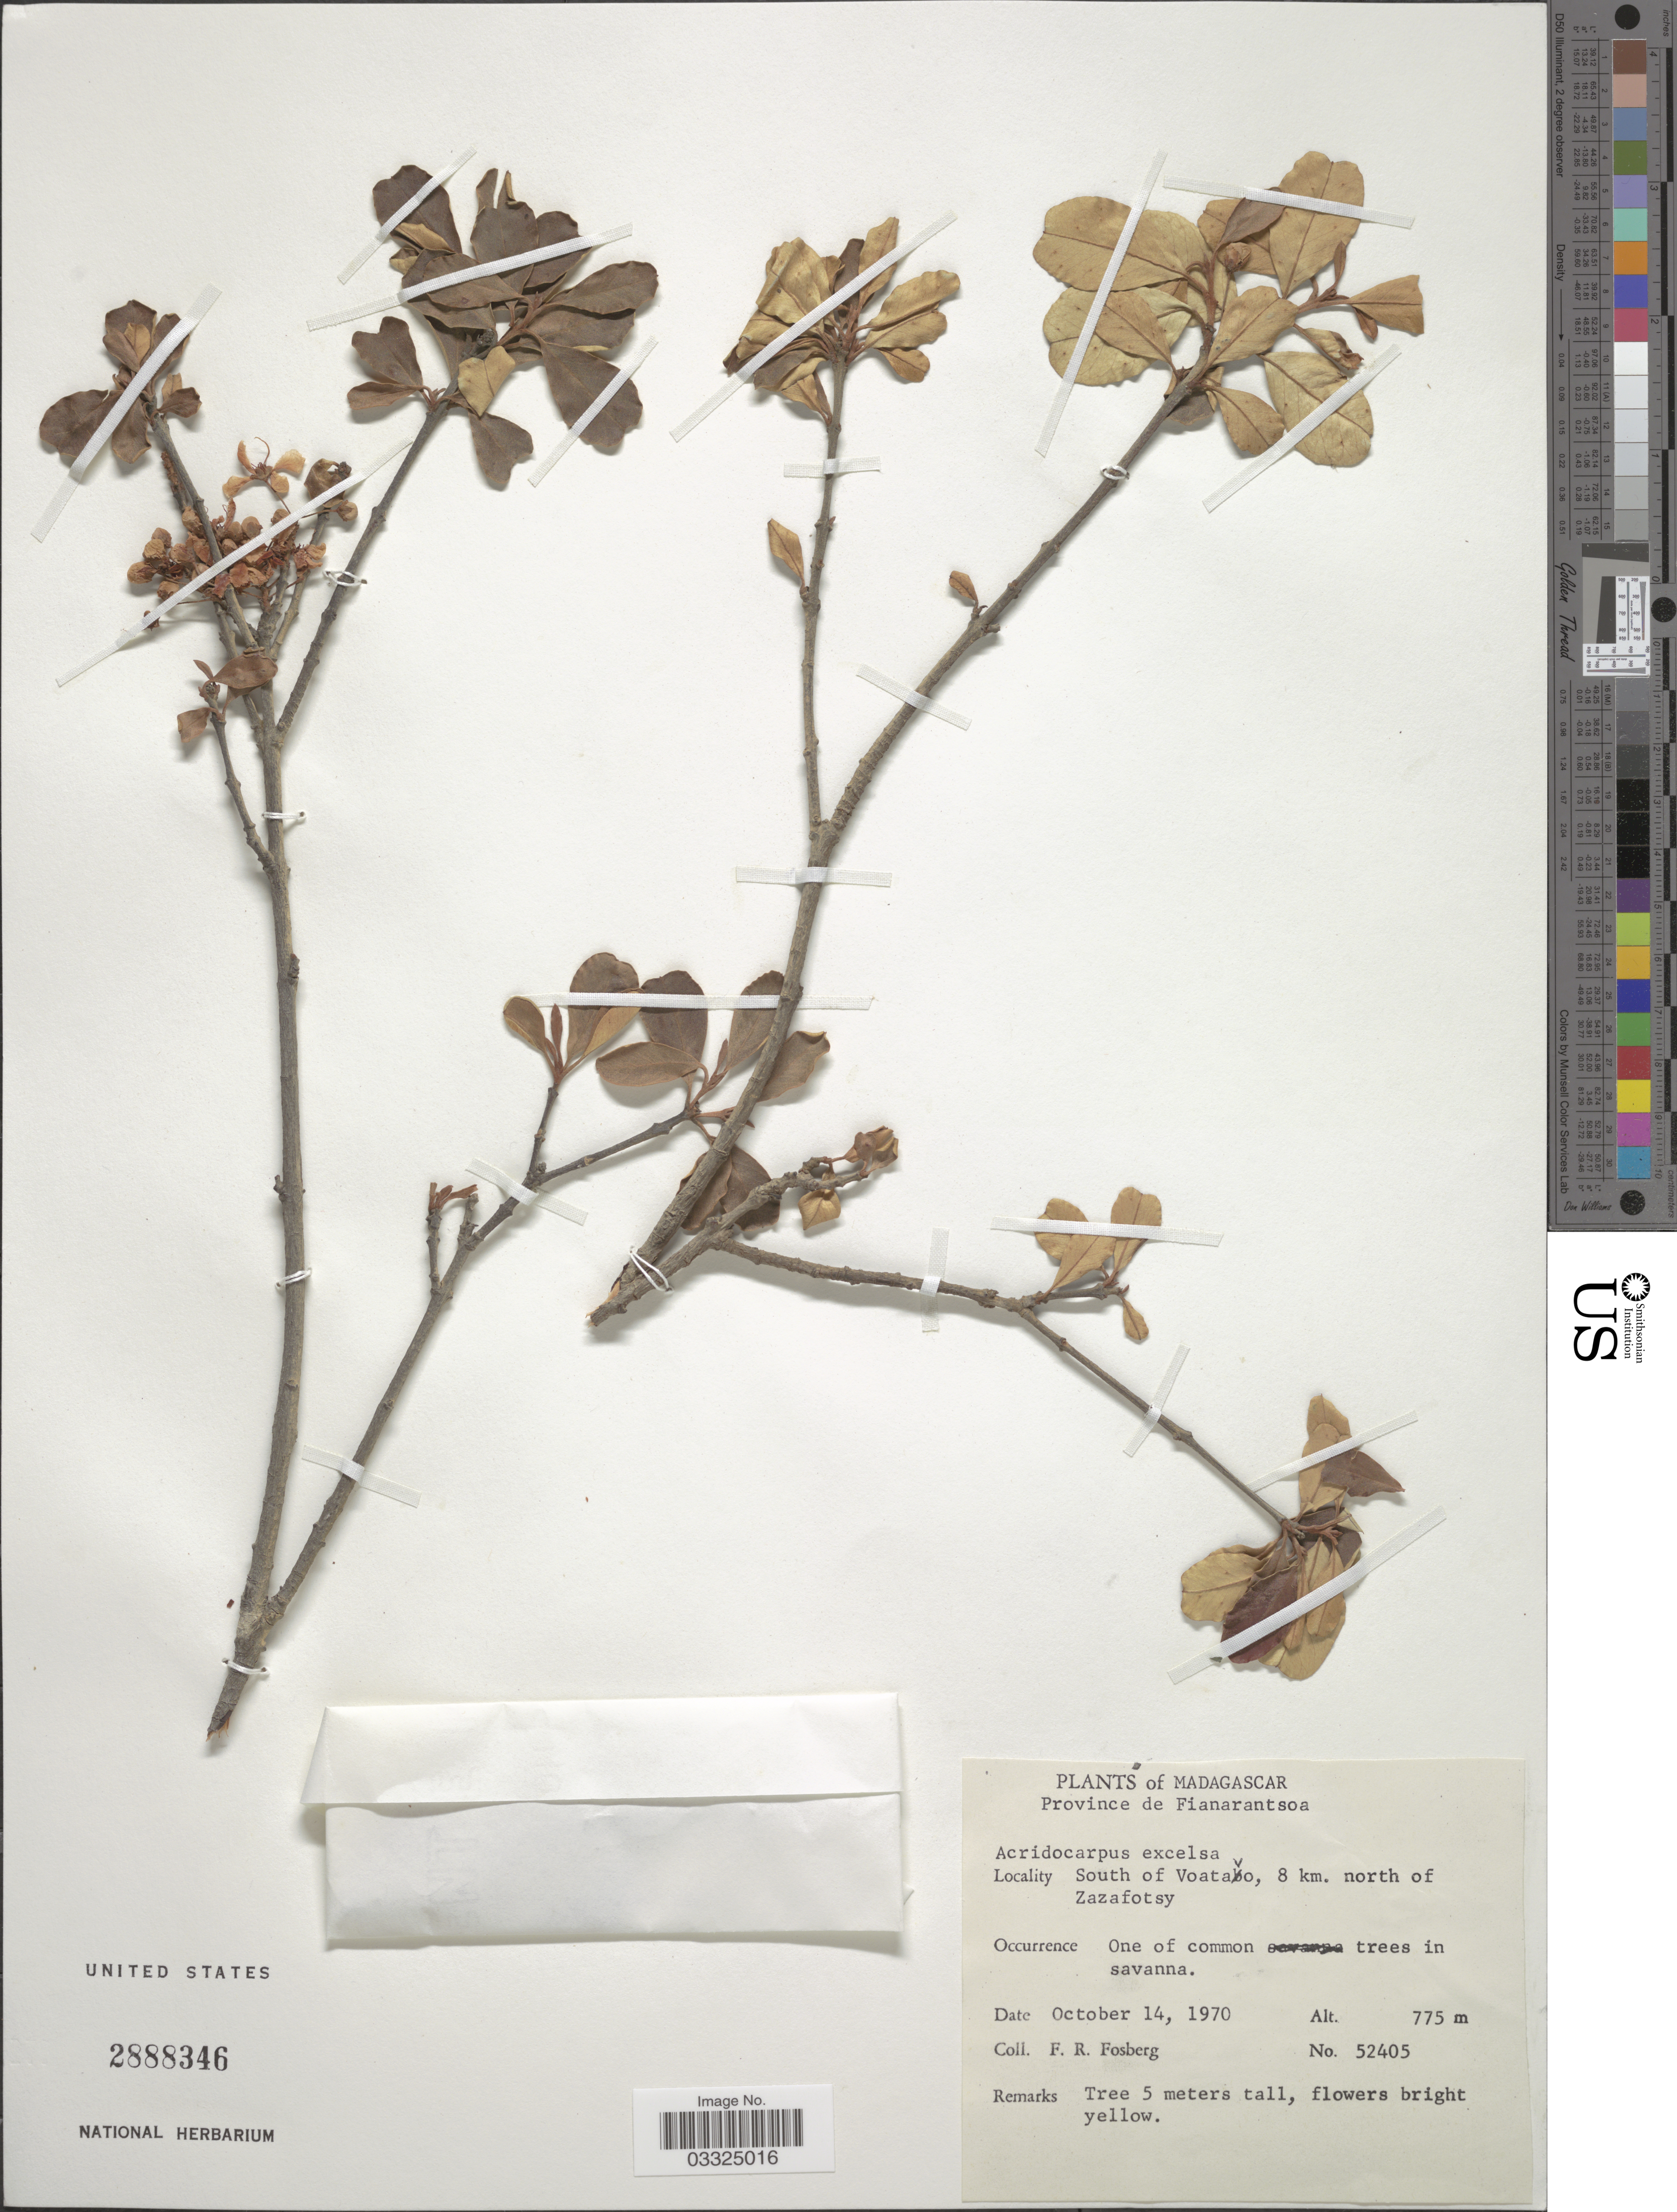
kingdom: Plantae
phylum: Tracheophyta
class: Magnoliopsida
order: Malpighiales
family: Malpighiaceae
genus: Acridocarpus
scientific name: Acridocarpus excelsus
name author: A. Juss.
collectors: F. R. Fosberg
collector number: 52405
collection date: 1970-10-14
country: Madagascar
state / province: Ihorombe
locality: South of Voatavo, 8 km. north of Zazafotsy.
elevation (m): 775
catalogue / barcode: US 2888346